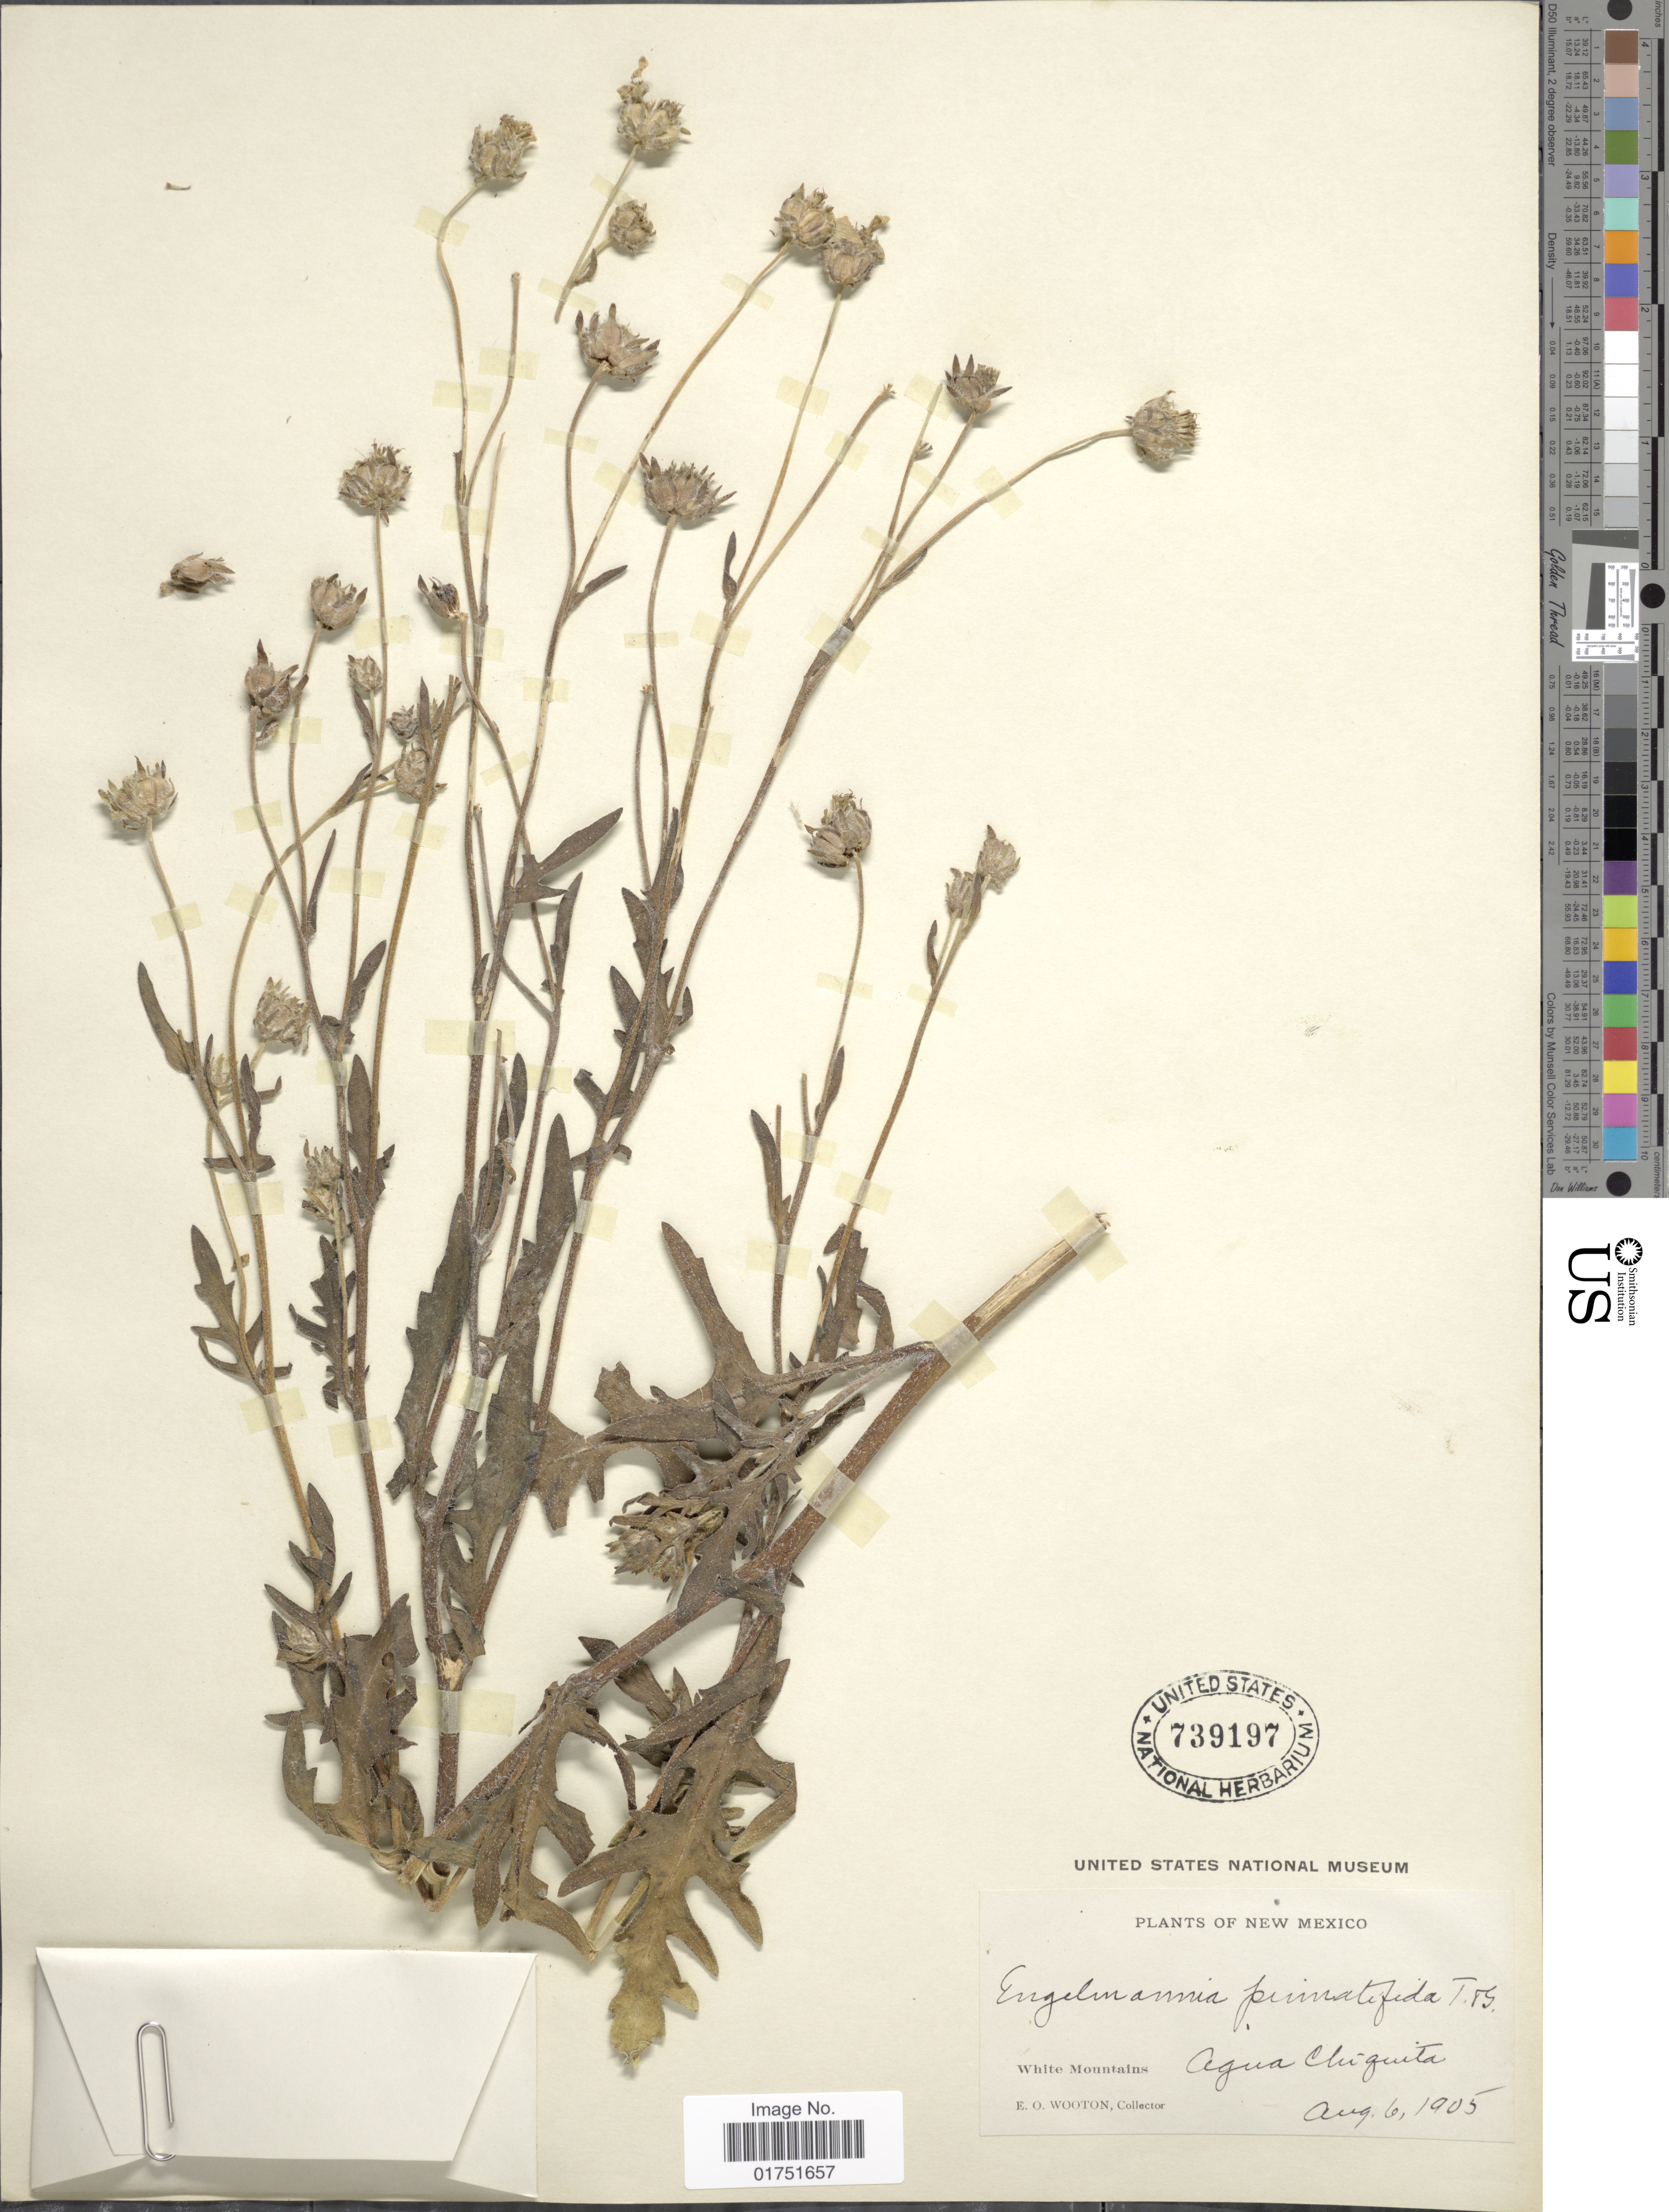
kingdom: Plantae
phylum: Tracheophyta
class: Magnoliopsida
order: Asterales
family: Asteraceae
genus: Engelmannia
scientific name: Engelmannia pinnatifida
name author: Torr. & A. Gray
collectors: E. O. Wooton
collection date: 1905-08-06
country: United States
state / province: New Mexico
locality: White Mountains, Agua Chiquita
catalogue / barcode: US 739197